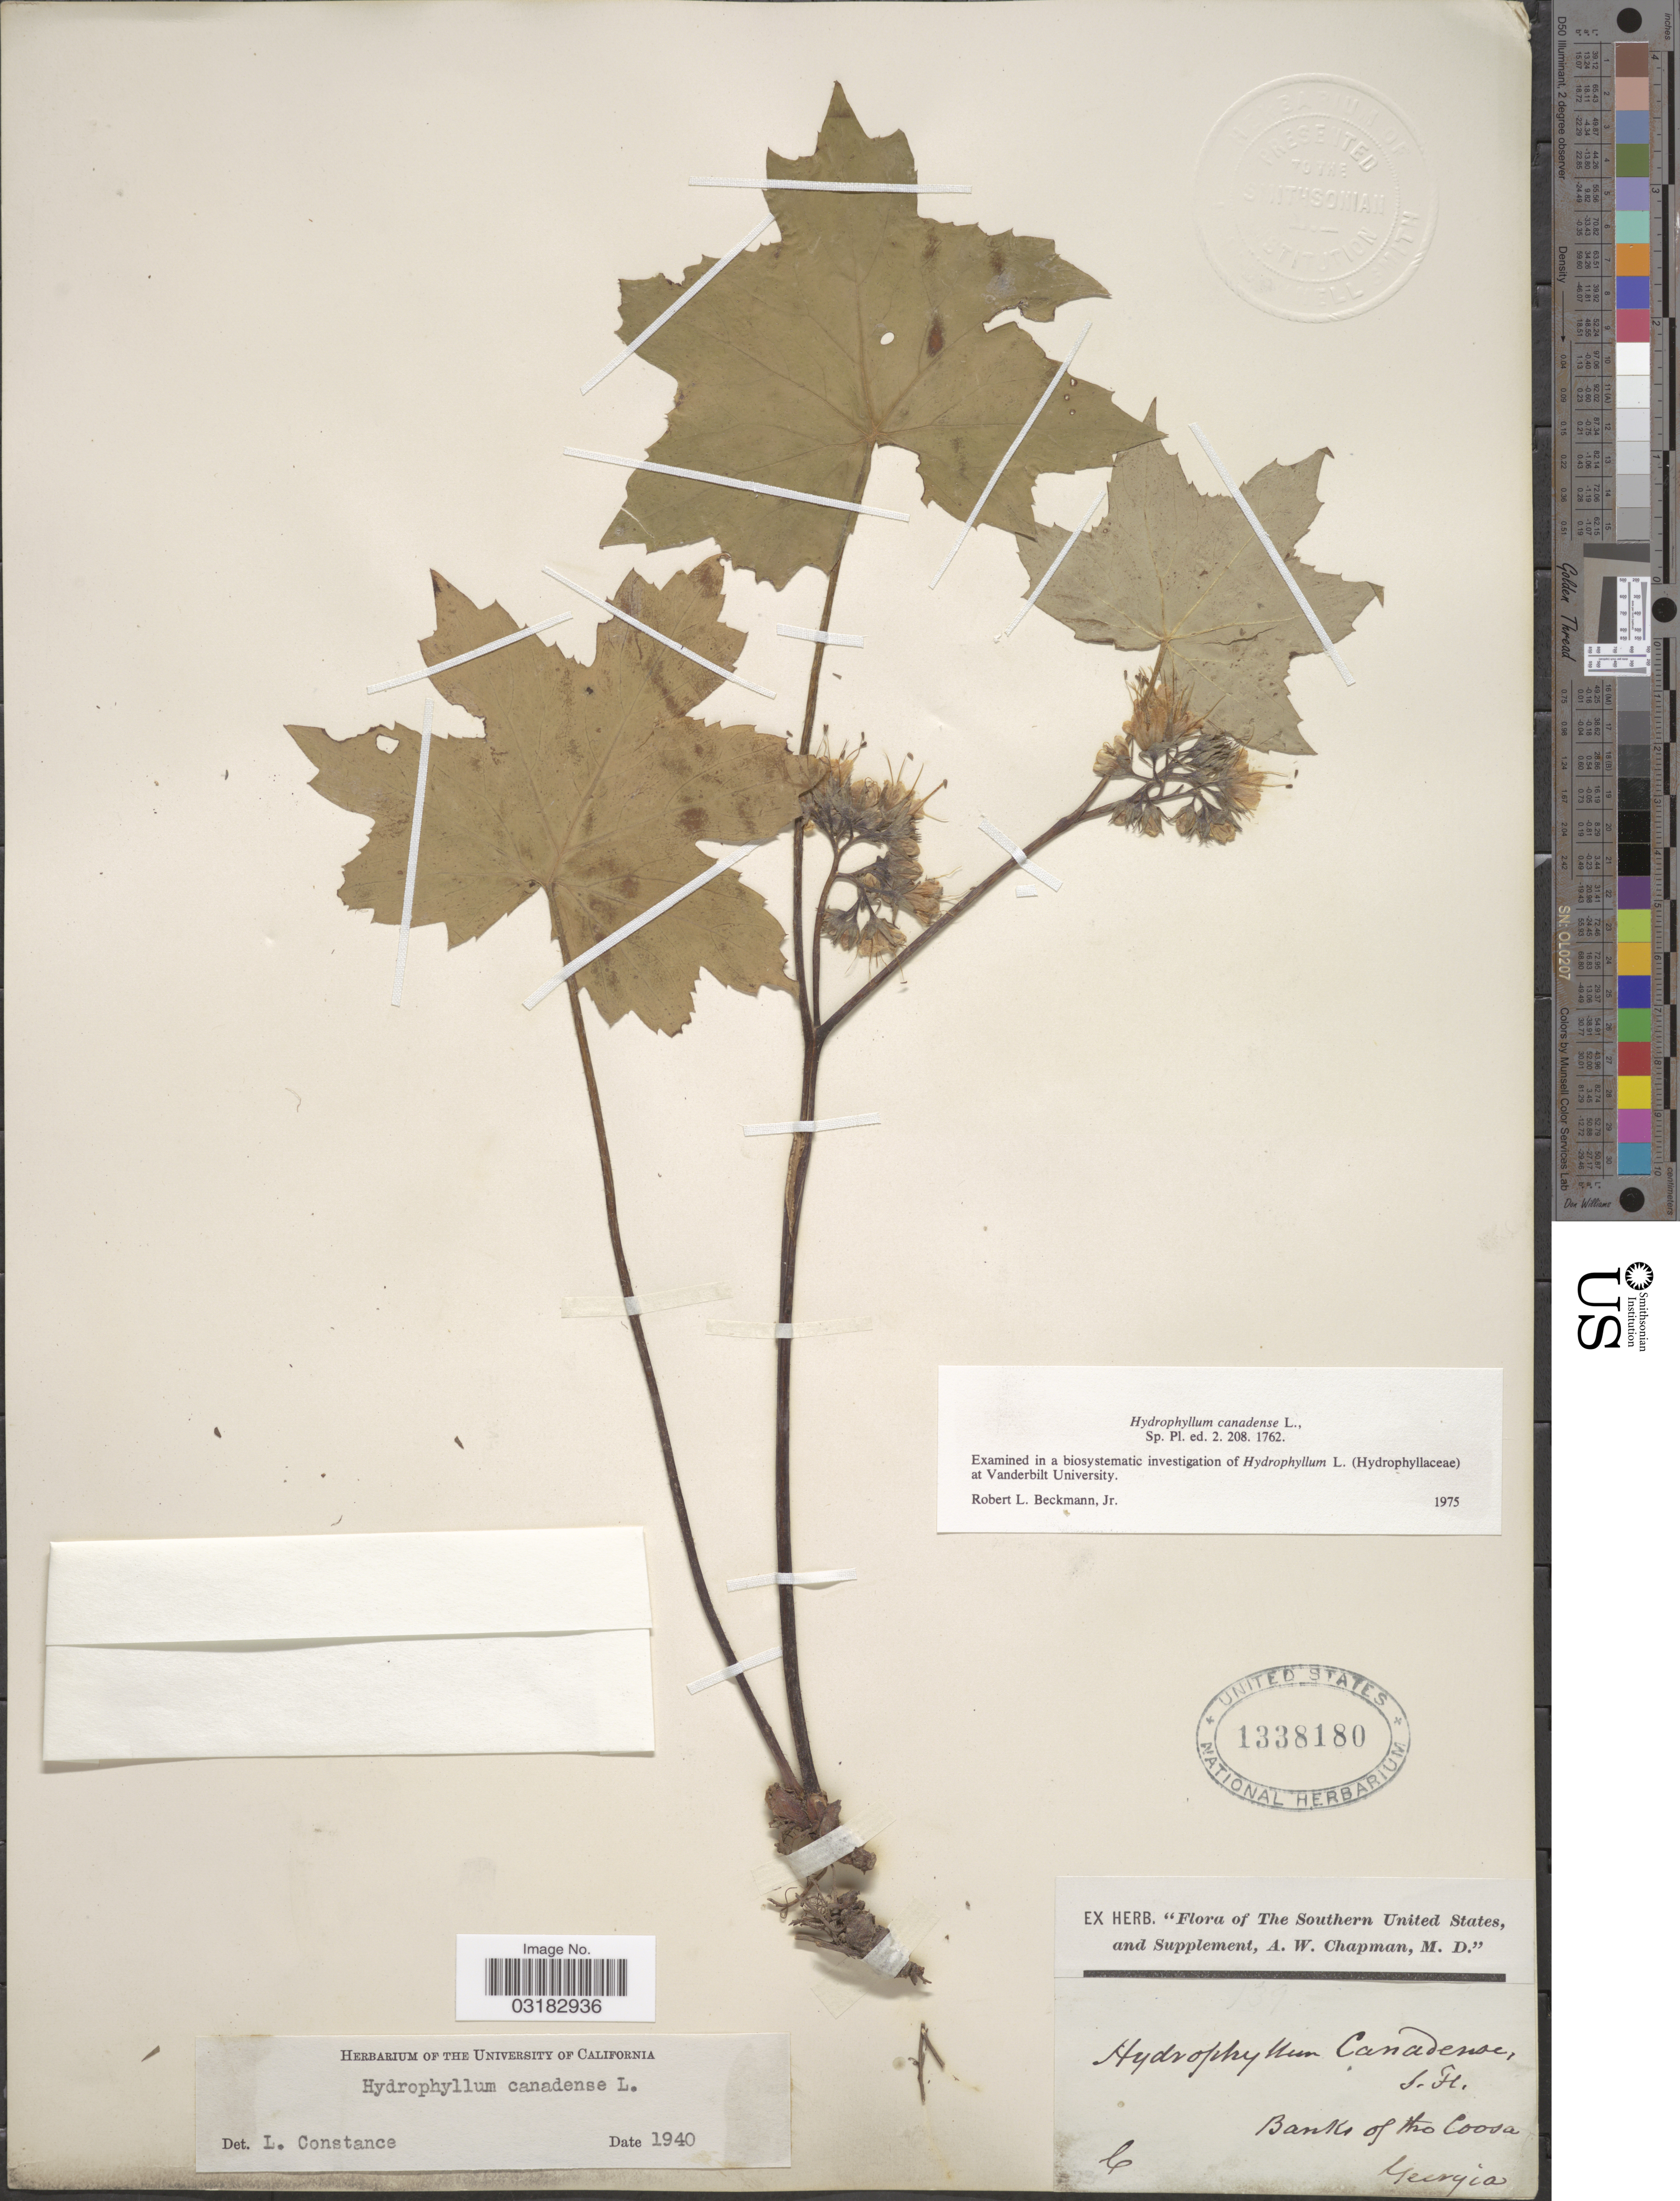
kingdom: Plantae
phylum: Tracheophyta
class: Magnoliopsida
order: Boraginales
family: Hydrophyllaceae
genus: Hydrophyllum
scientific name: Hydrophyllum canadense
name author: L.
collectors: A. W. Chapman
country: United States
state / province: Georgia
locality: Banks of the Coosa. The Southern United States, and Supplement.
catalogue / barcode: US 1338180